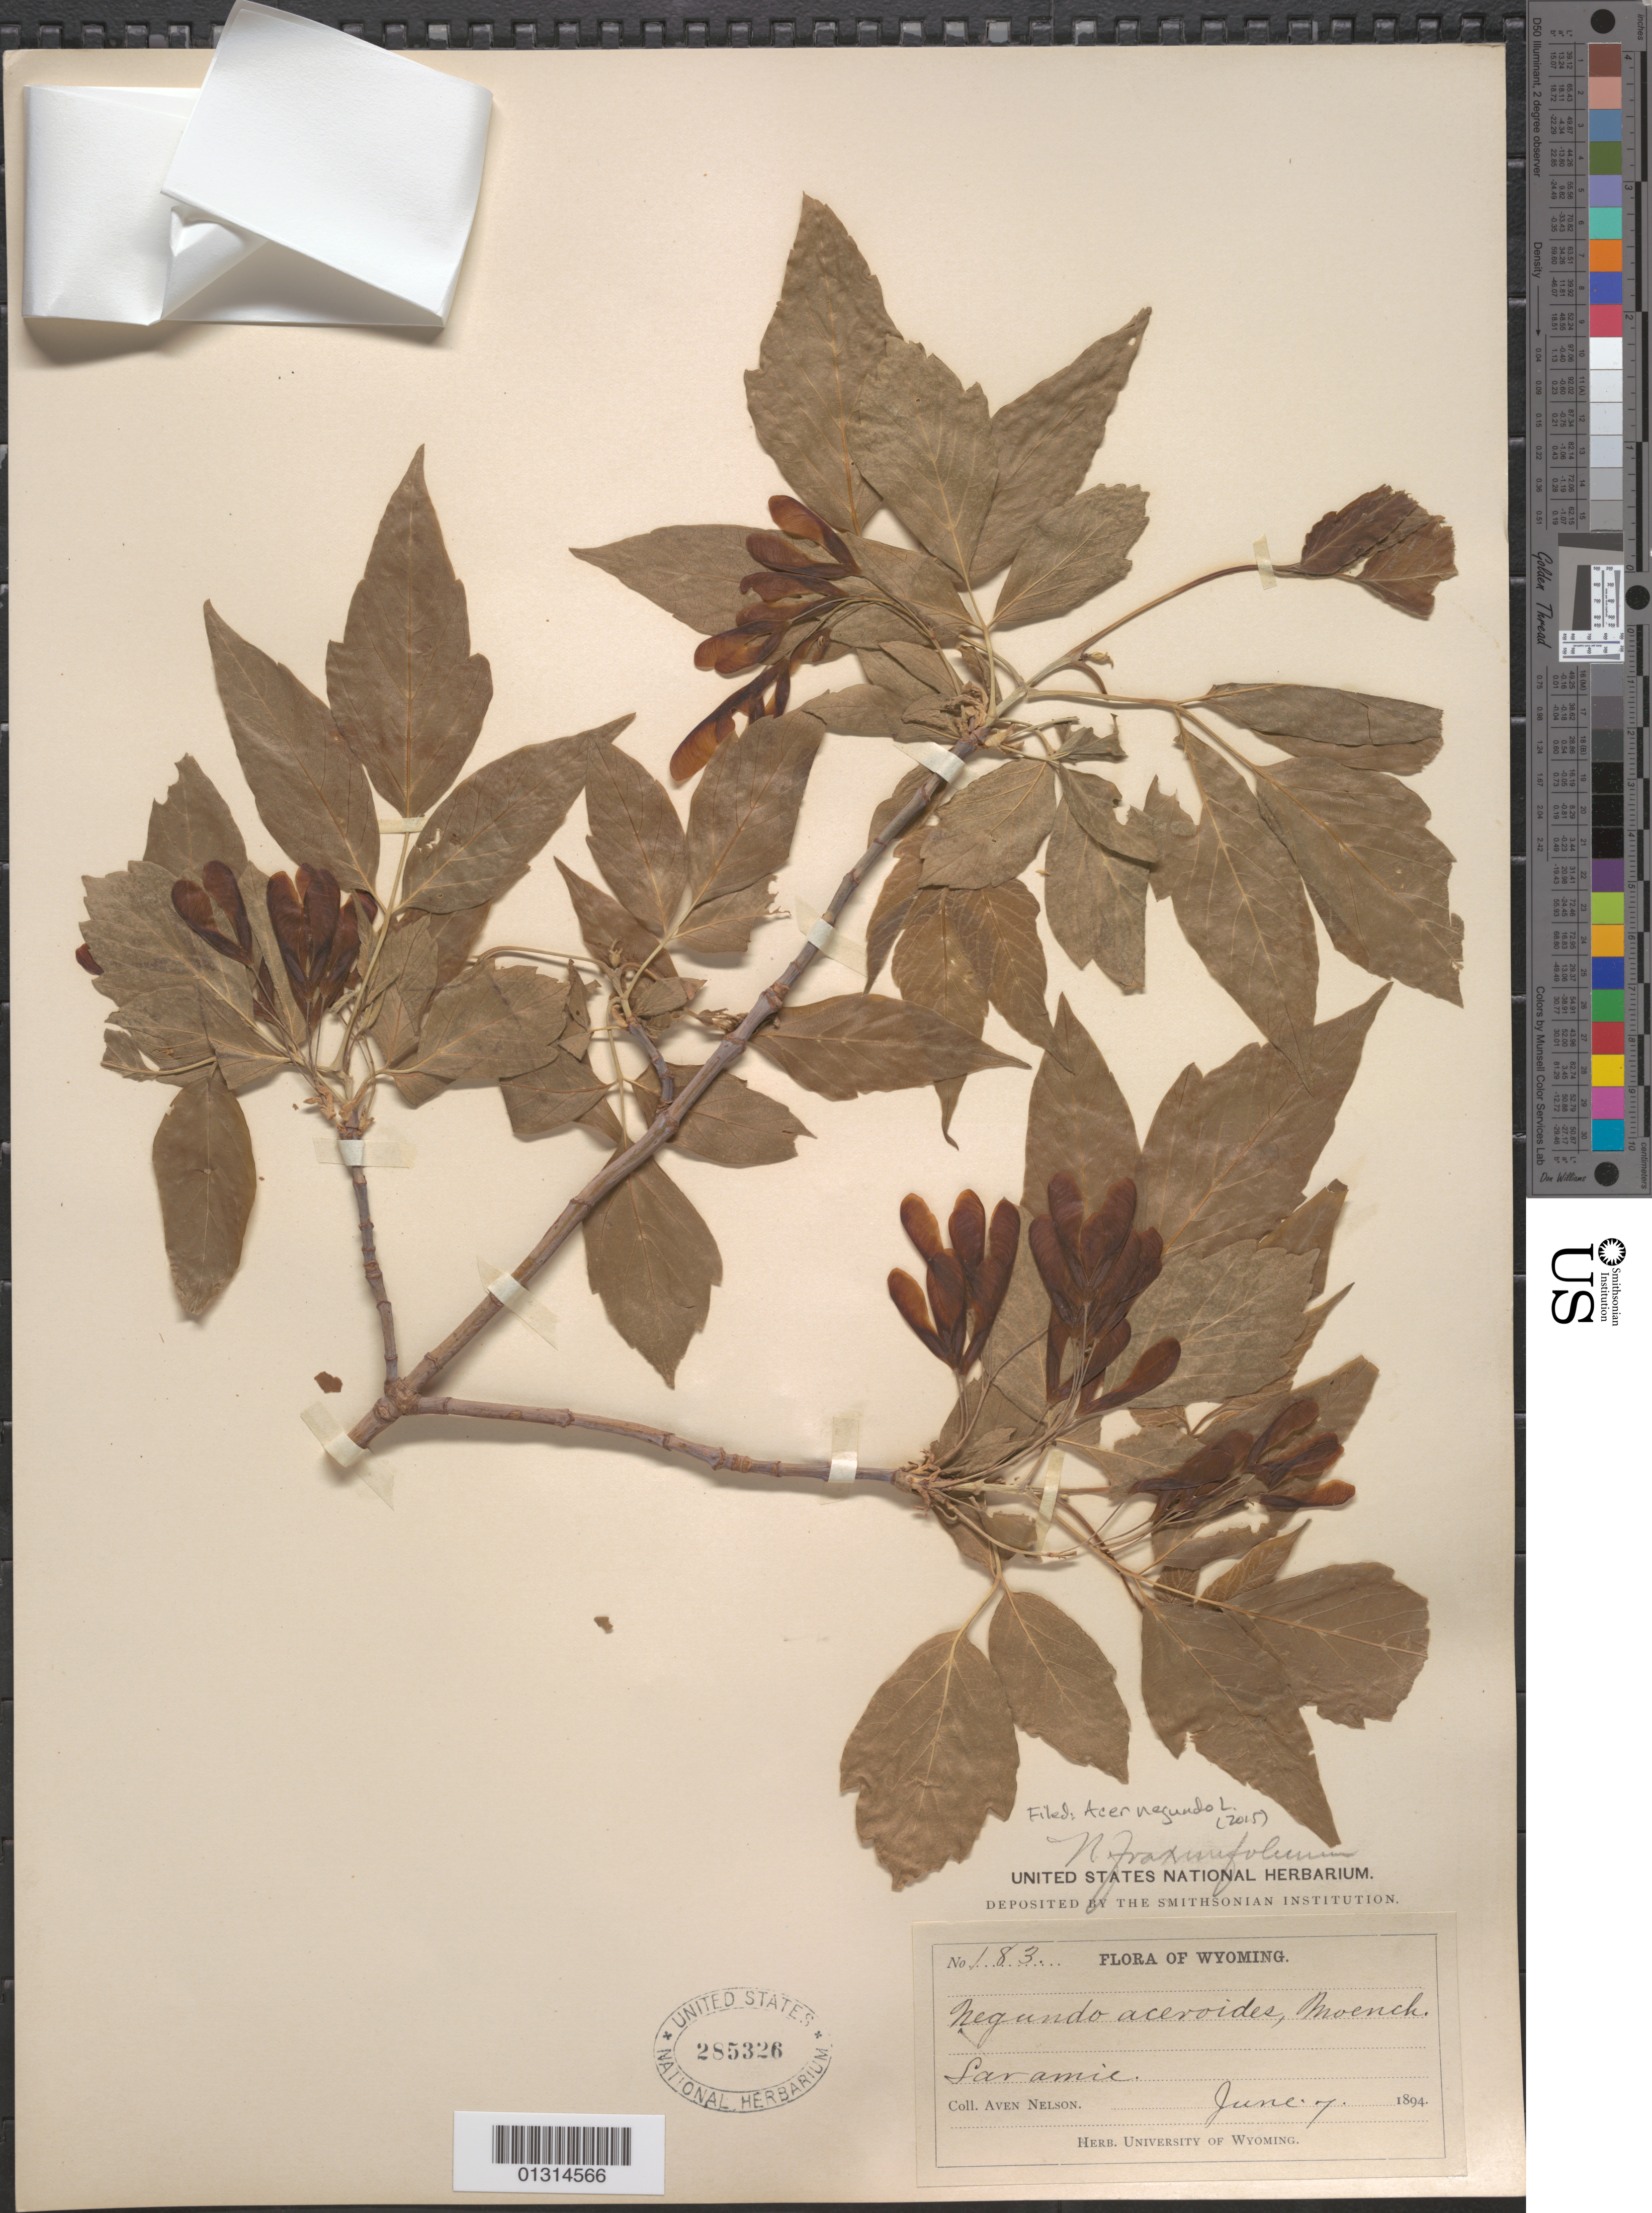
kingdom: Plantae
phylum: Tracheophyta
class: Magnoliopsida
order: Sapindales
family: Sapindaceae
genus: Acer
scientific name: Acer negundo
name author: L.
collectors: A. Nelson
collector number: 183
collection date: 1894-06-07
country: United States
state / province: Wyoming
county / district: Albany County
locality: Laramie.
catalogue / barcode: US 285326